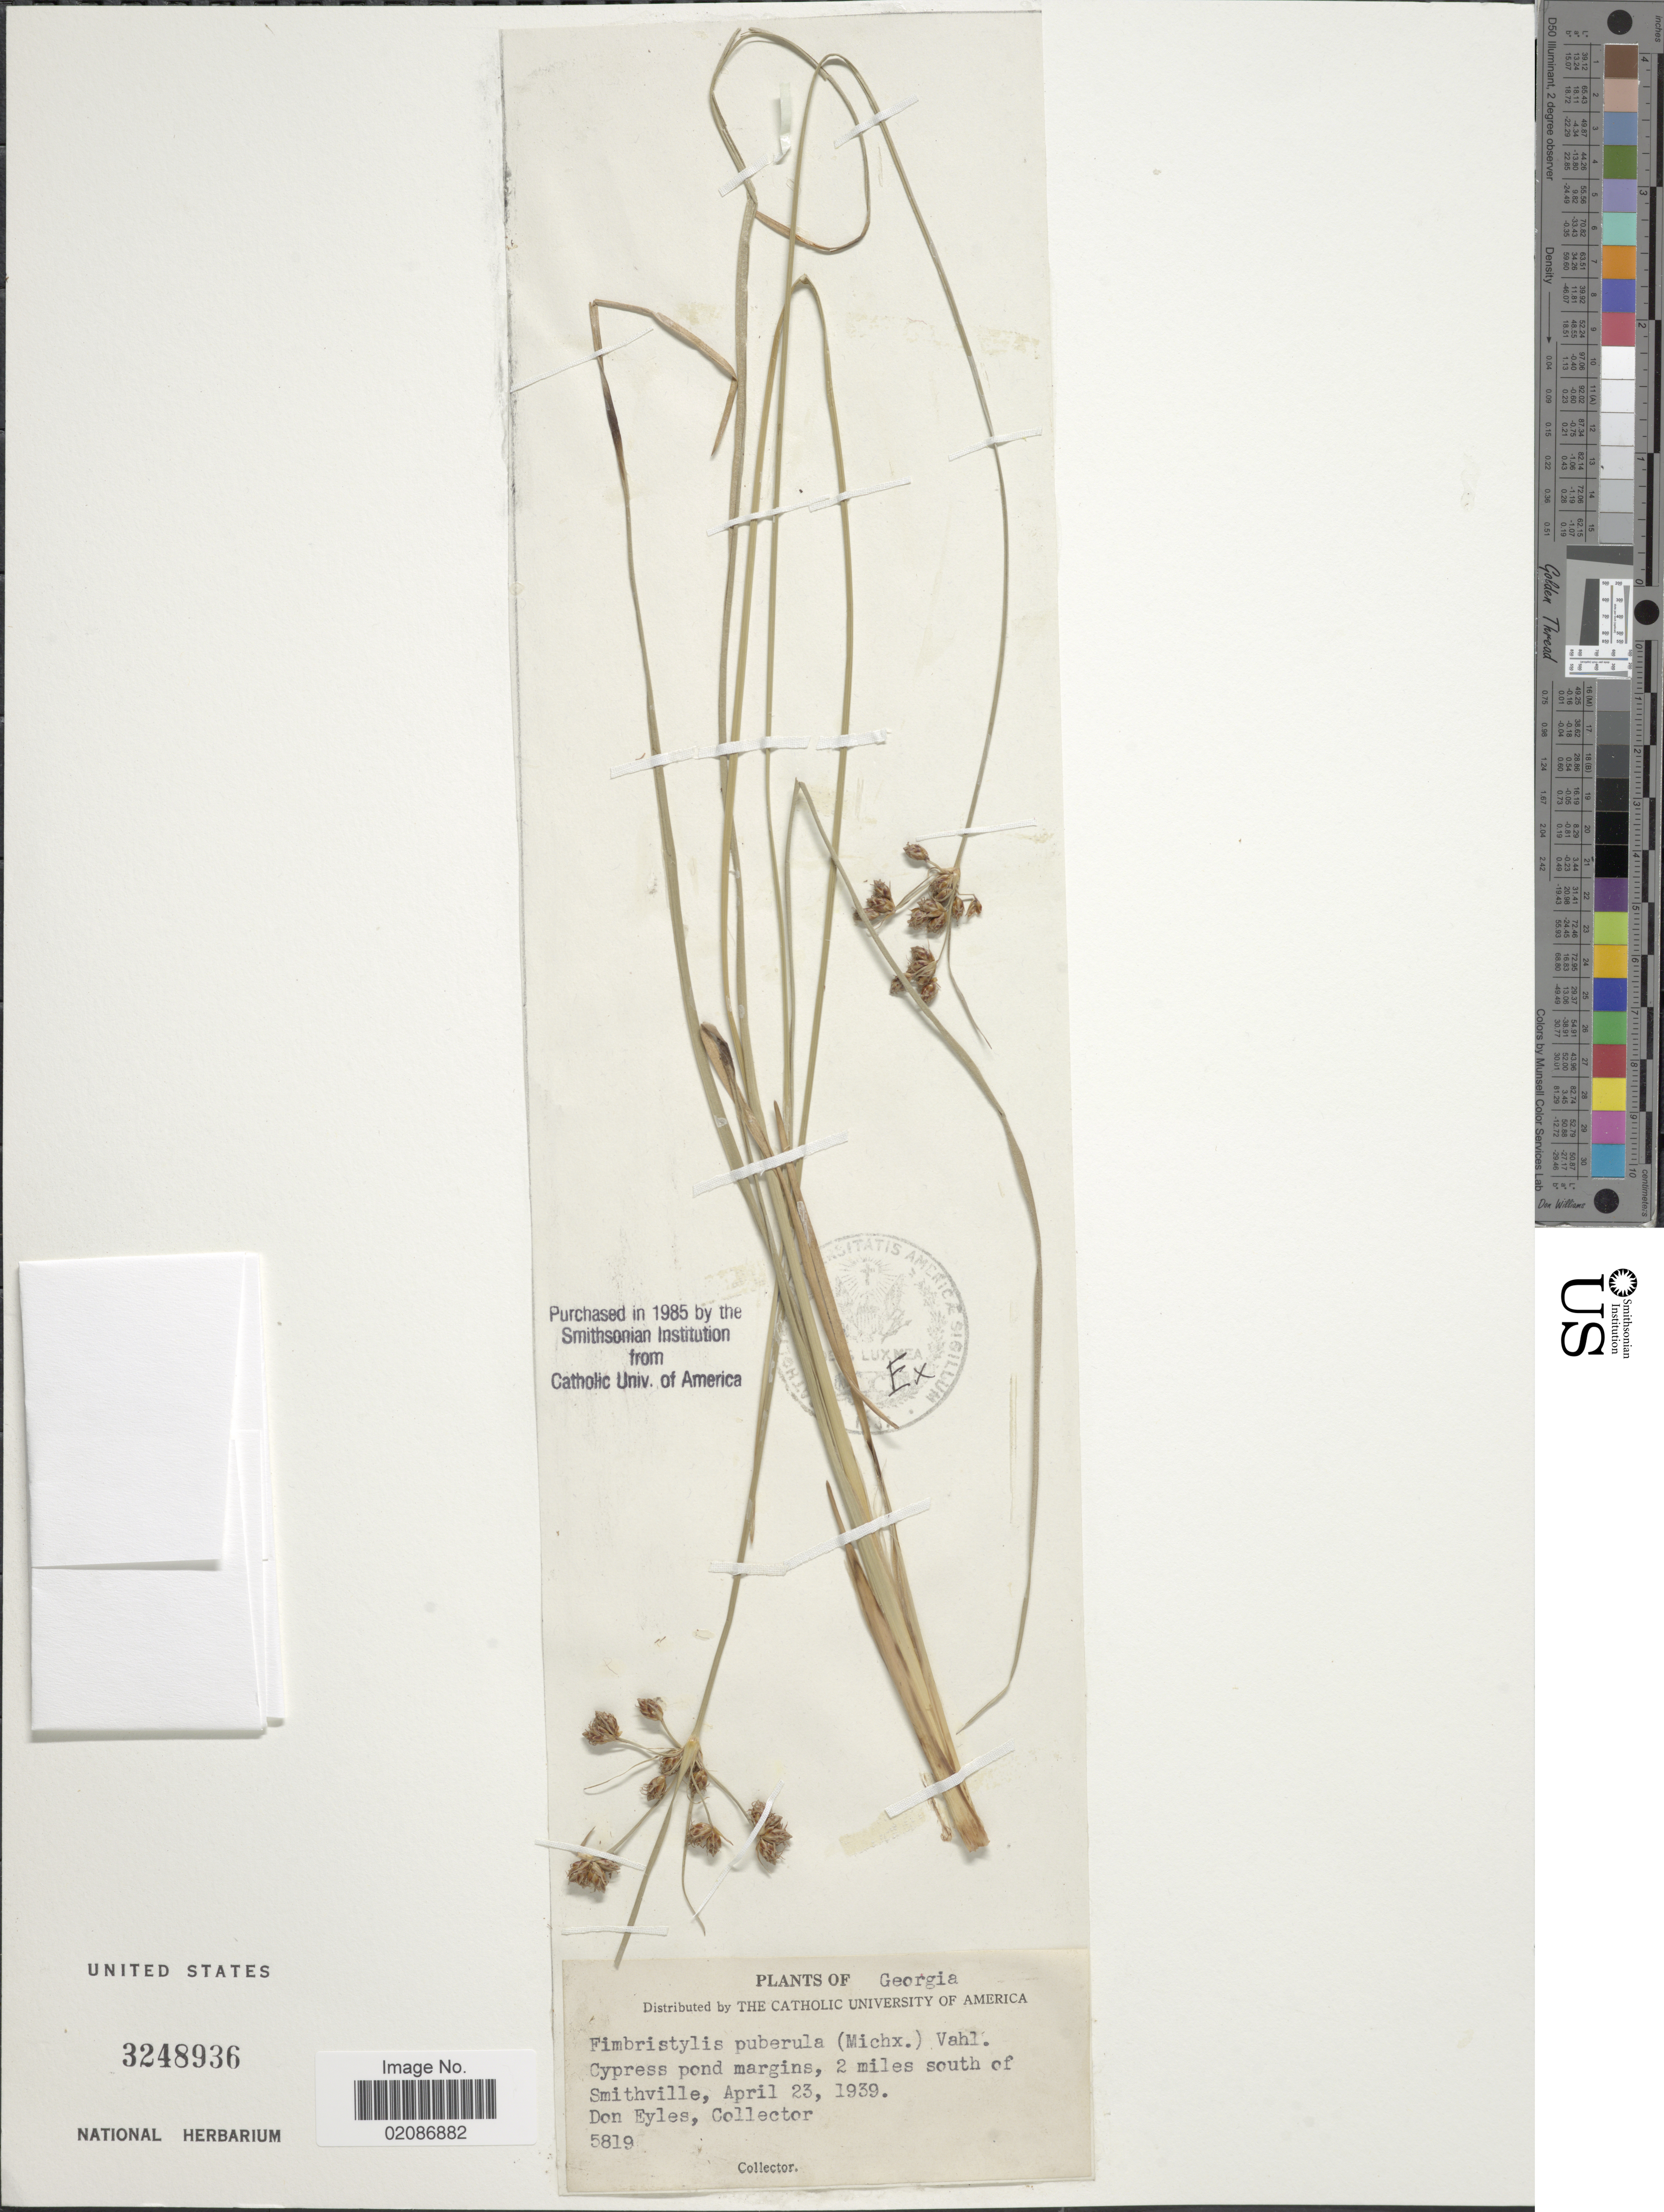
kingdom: Plantae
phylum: Tracheophyta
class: Liliopsida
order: Poales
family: Cyperaceae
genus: Fimbristylis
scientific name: Fimbristylis puberula var. puberula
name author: (Michx.) Vahl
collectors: D. Eyles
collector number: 5819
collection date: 1939-04-23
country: United States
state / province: Georgia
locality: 2 miles south of Smithville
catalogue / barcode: US 3248936